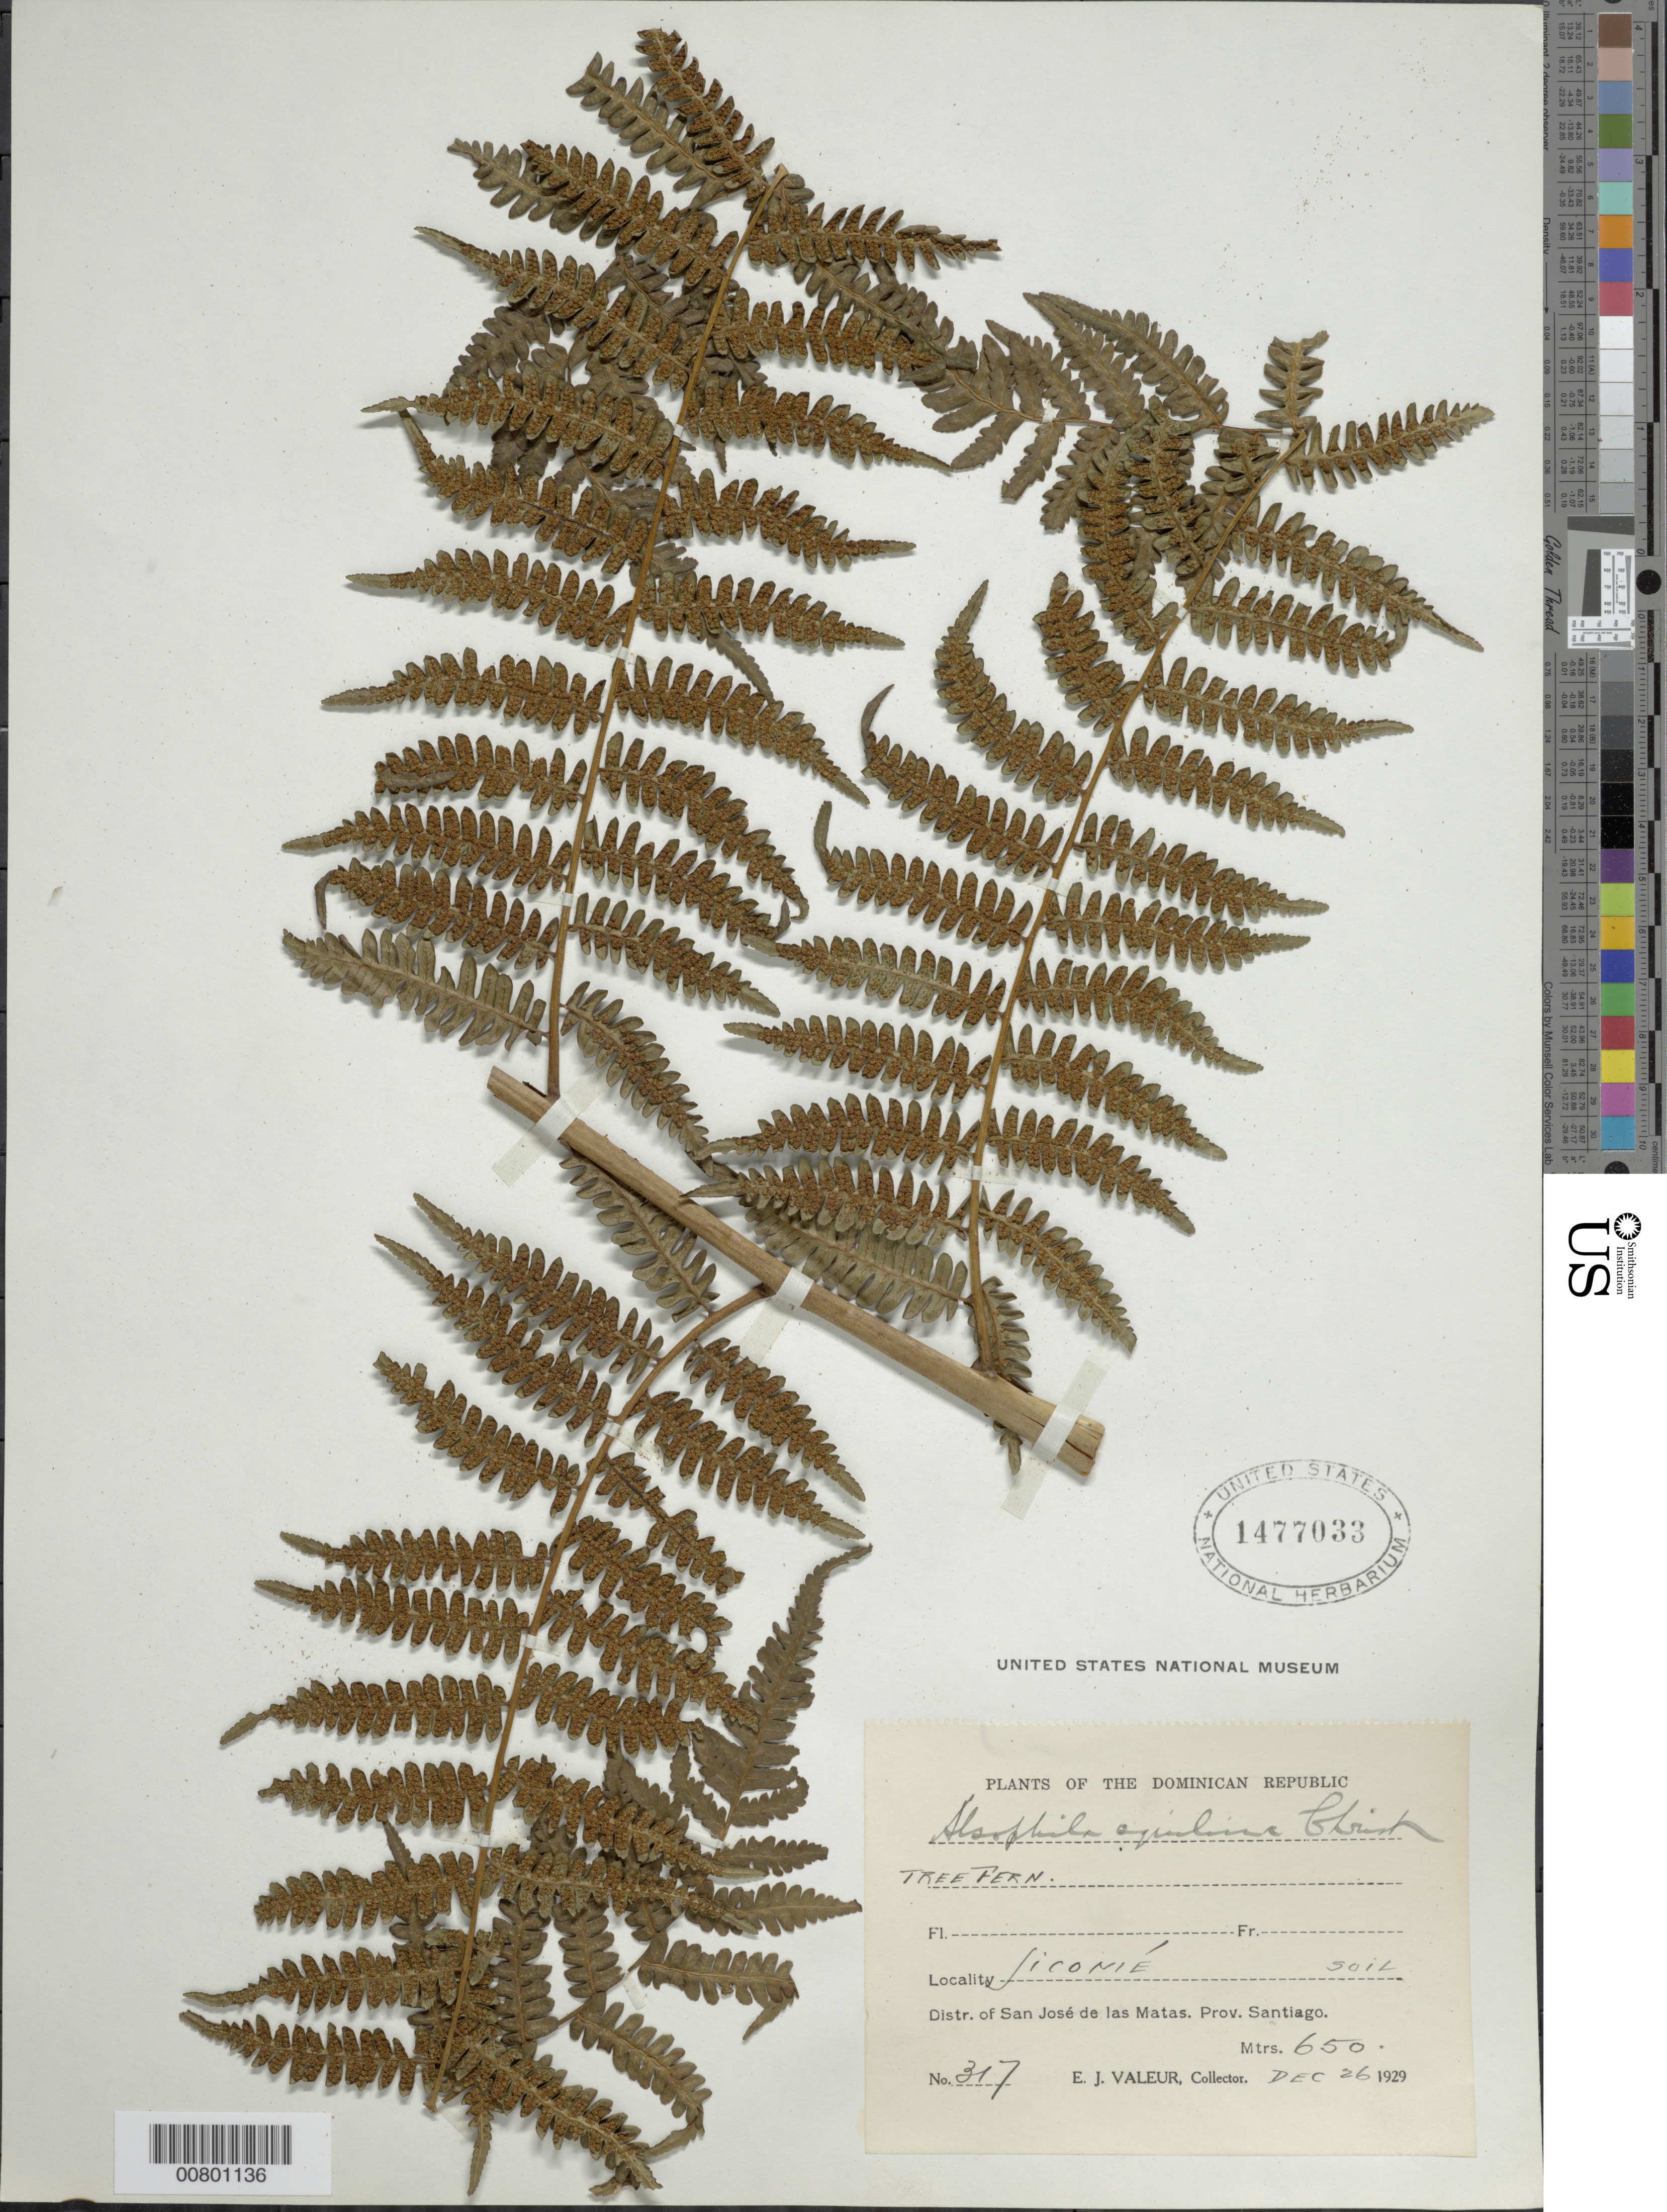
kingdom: Plantae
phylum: Tracheophyta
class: Polypodiopsida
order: Cyatheales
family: Cyatheaceae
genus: Cyathea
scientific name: Cyathea parvula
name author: (Jenman) Domin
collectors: E. Valeur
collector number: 317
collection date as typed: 26 Dec 1929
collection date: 1929-12-26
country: Dominican Republic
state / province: Santiago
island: Hispaniola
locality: Dist. San José de las Matas, Jicomié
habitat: Soil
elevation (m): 650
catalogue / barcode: US 1477033